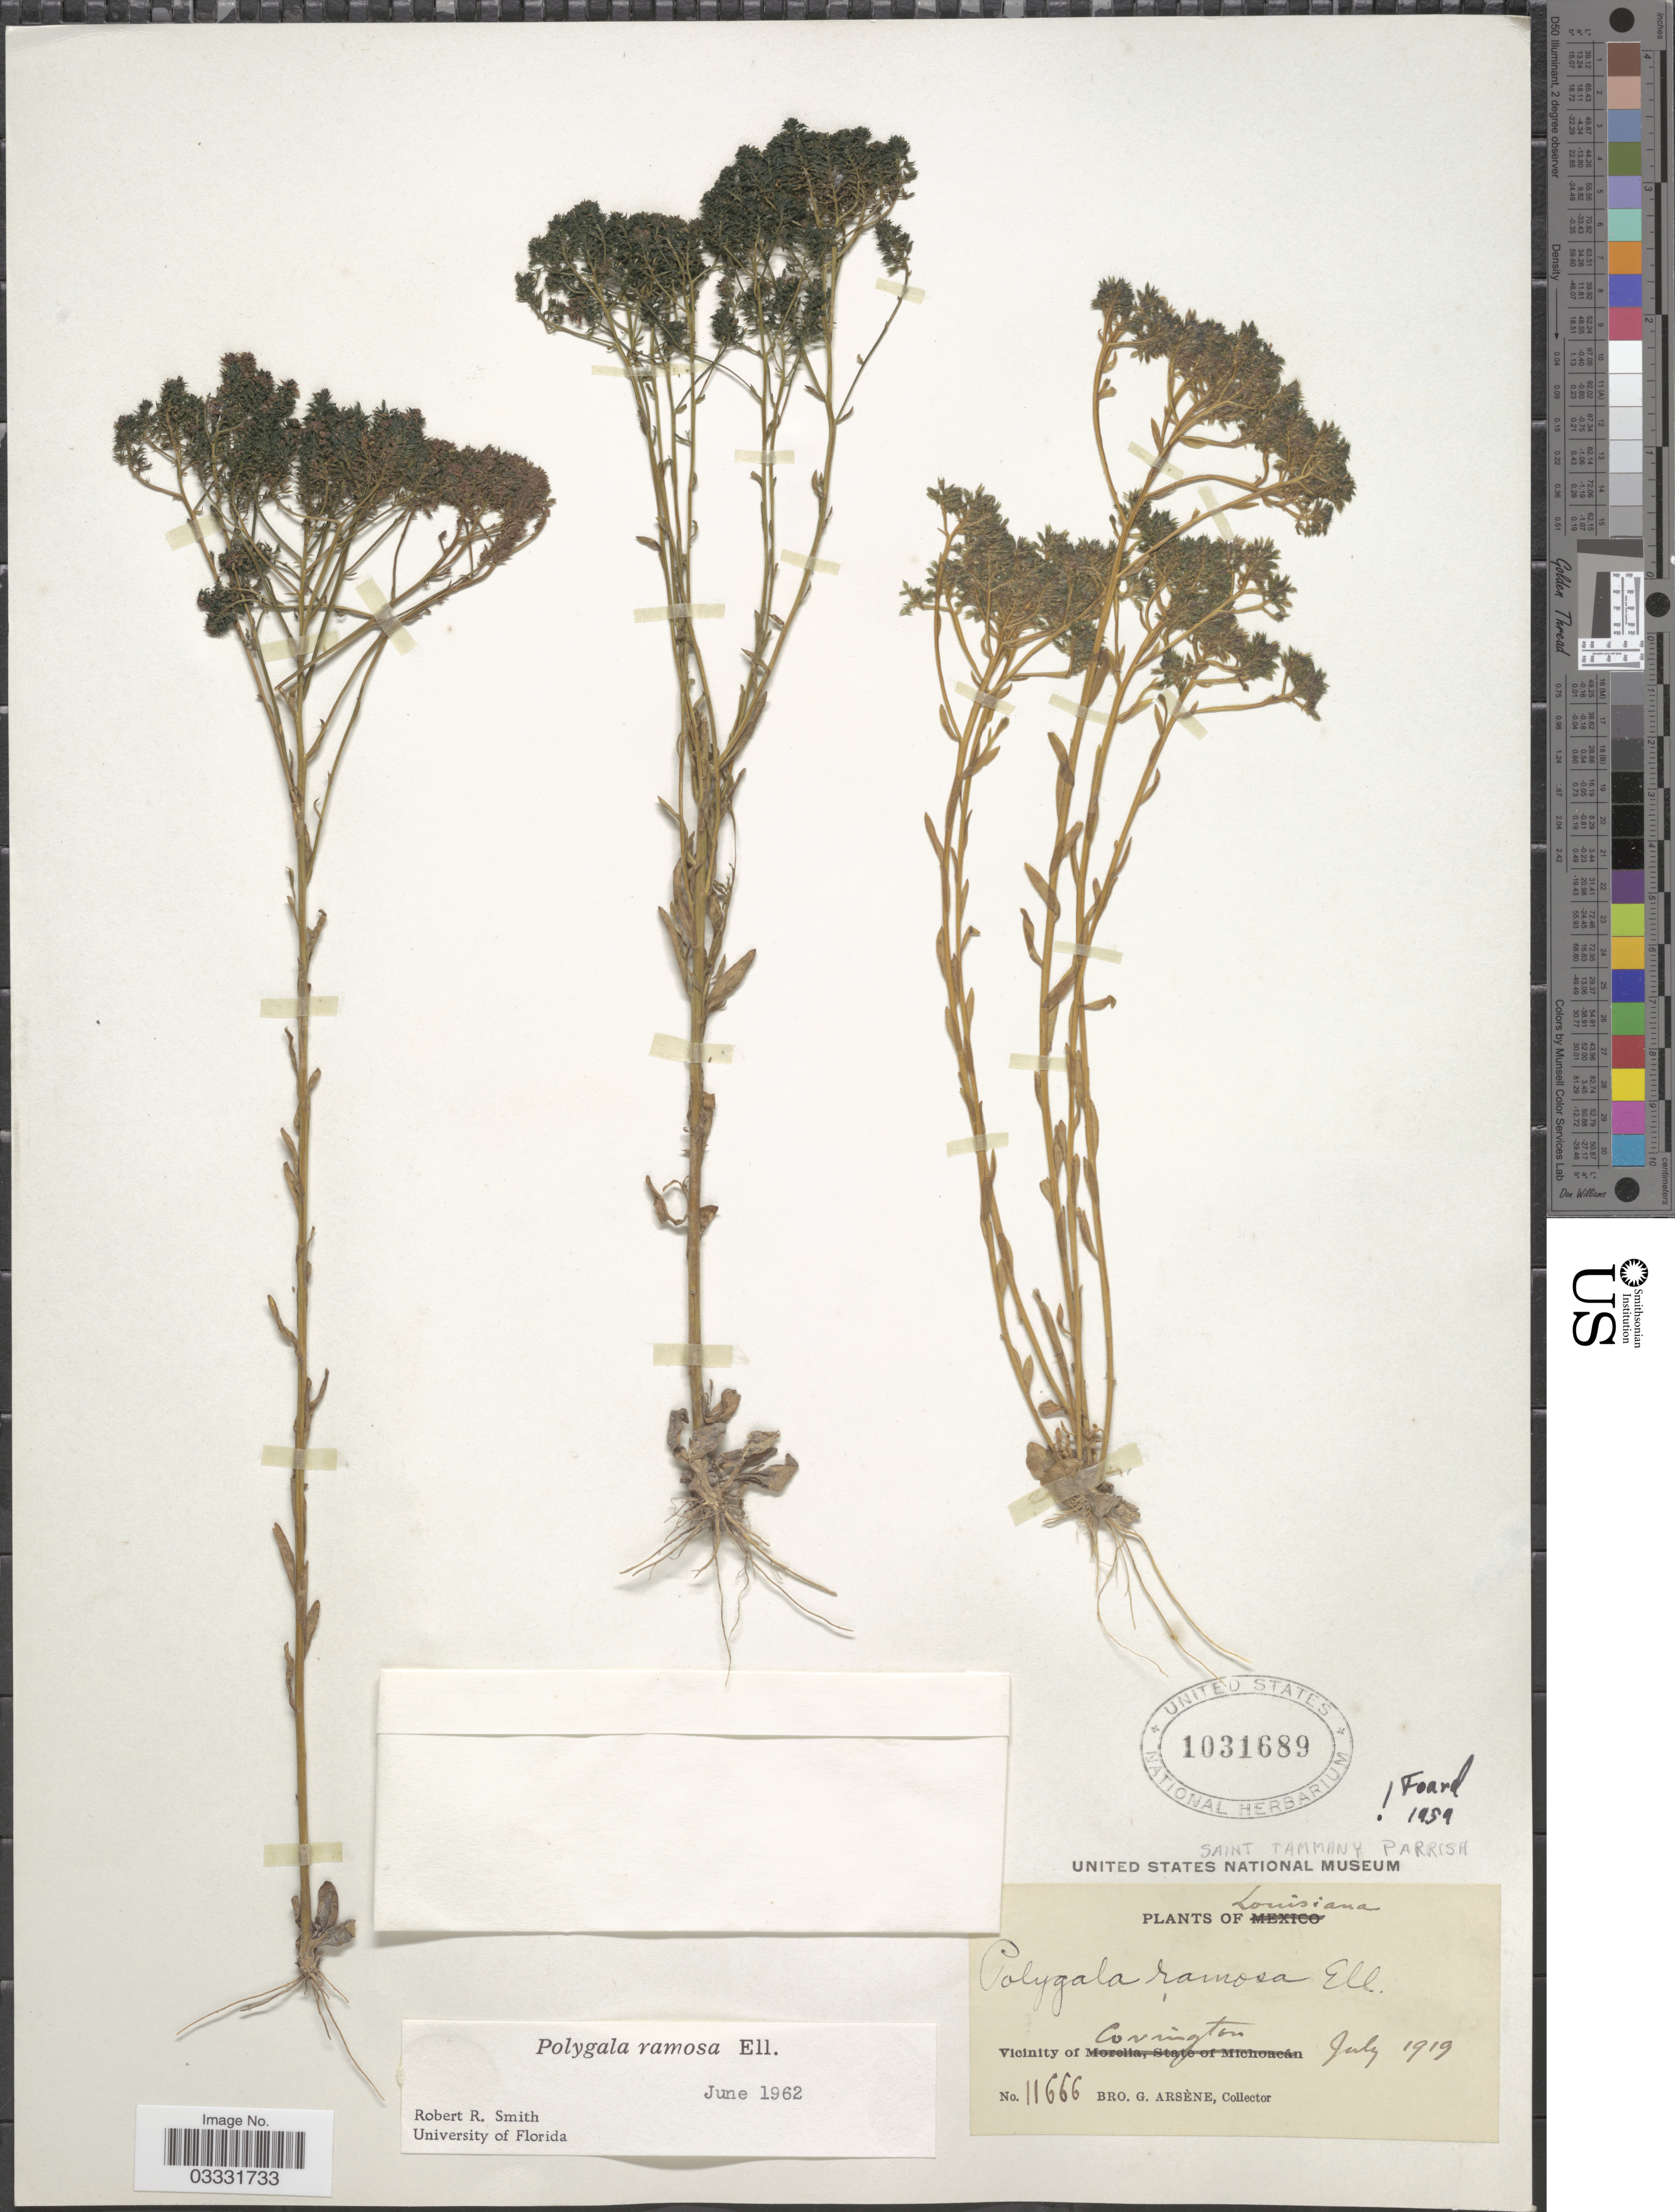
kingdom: Plantae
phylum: Tracheophyta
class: Magnoliopsida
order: Fabales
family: Polygalaceae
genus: Polygala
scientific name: Polygala ramosa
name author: Elliott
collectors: Bro. G. Arsène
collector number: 11666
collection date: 1919-07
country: United States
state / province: Louisiana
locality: Saint Tammany Parrish. Vicinity of Covington.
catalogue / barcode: US 1031689